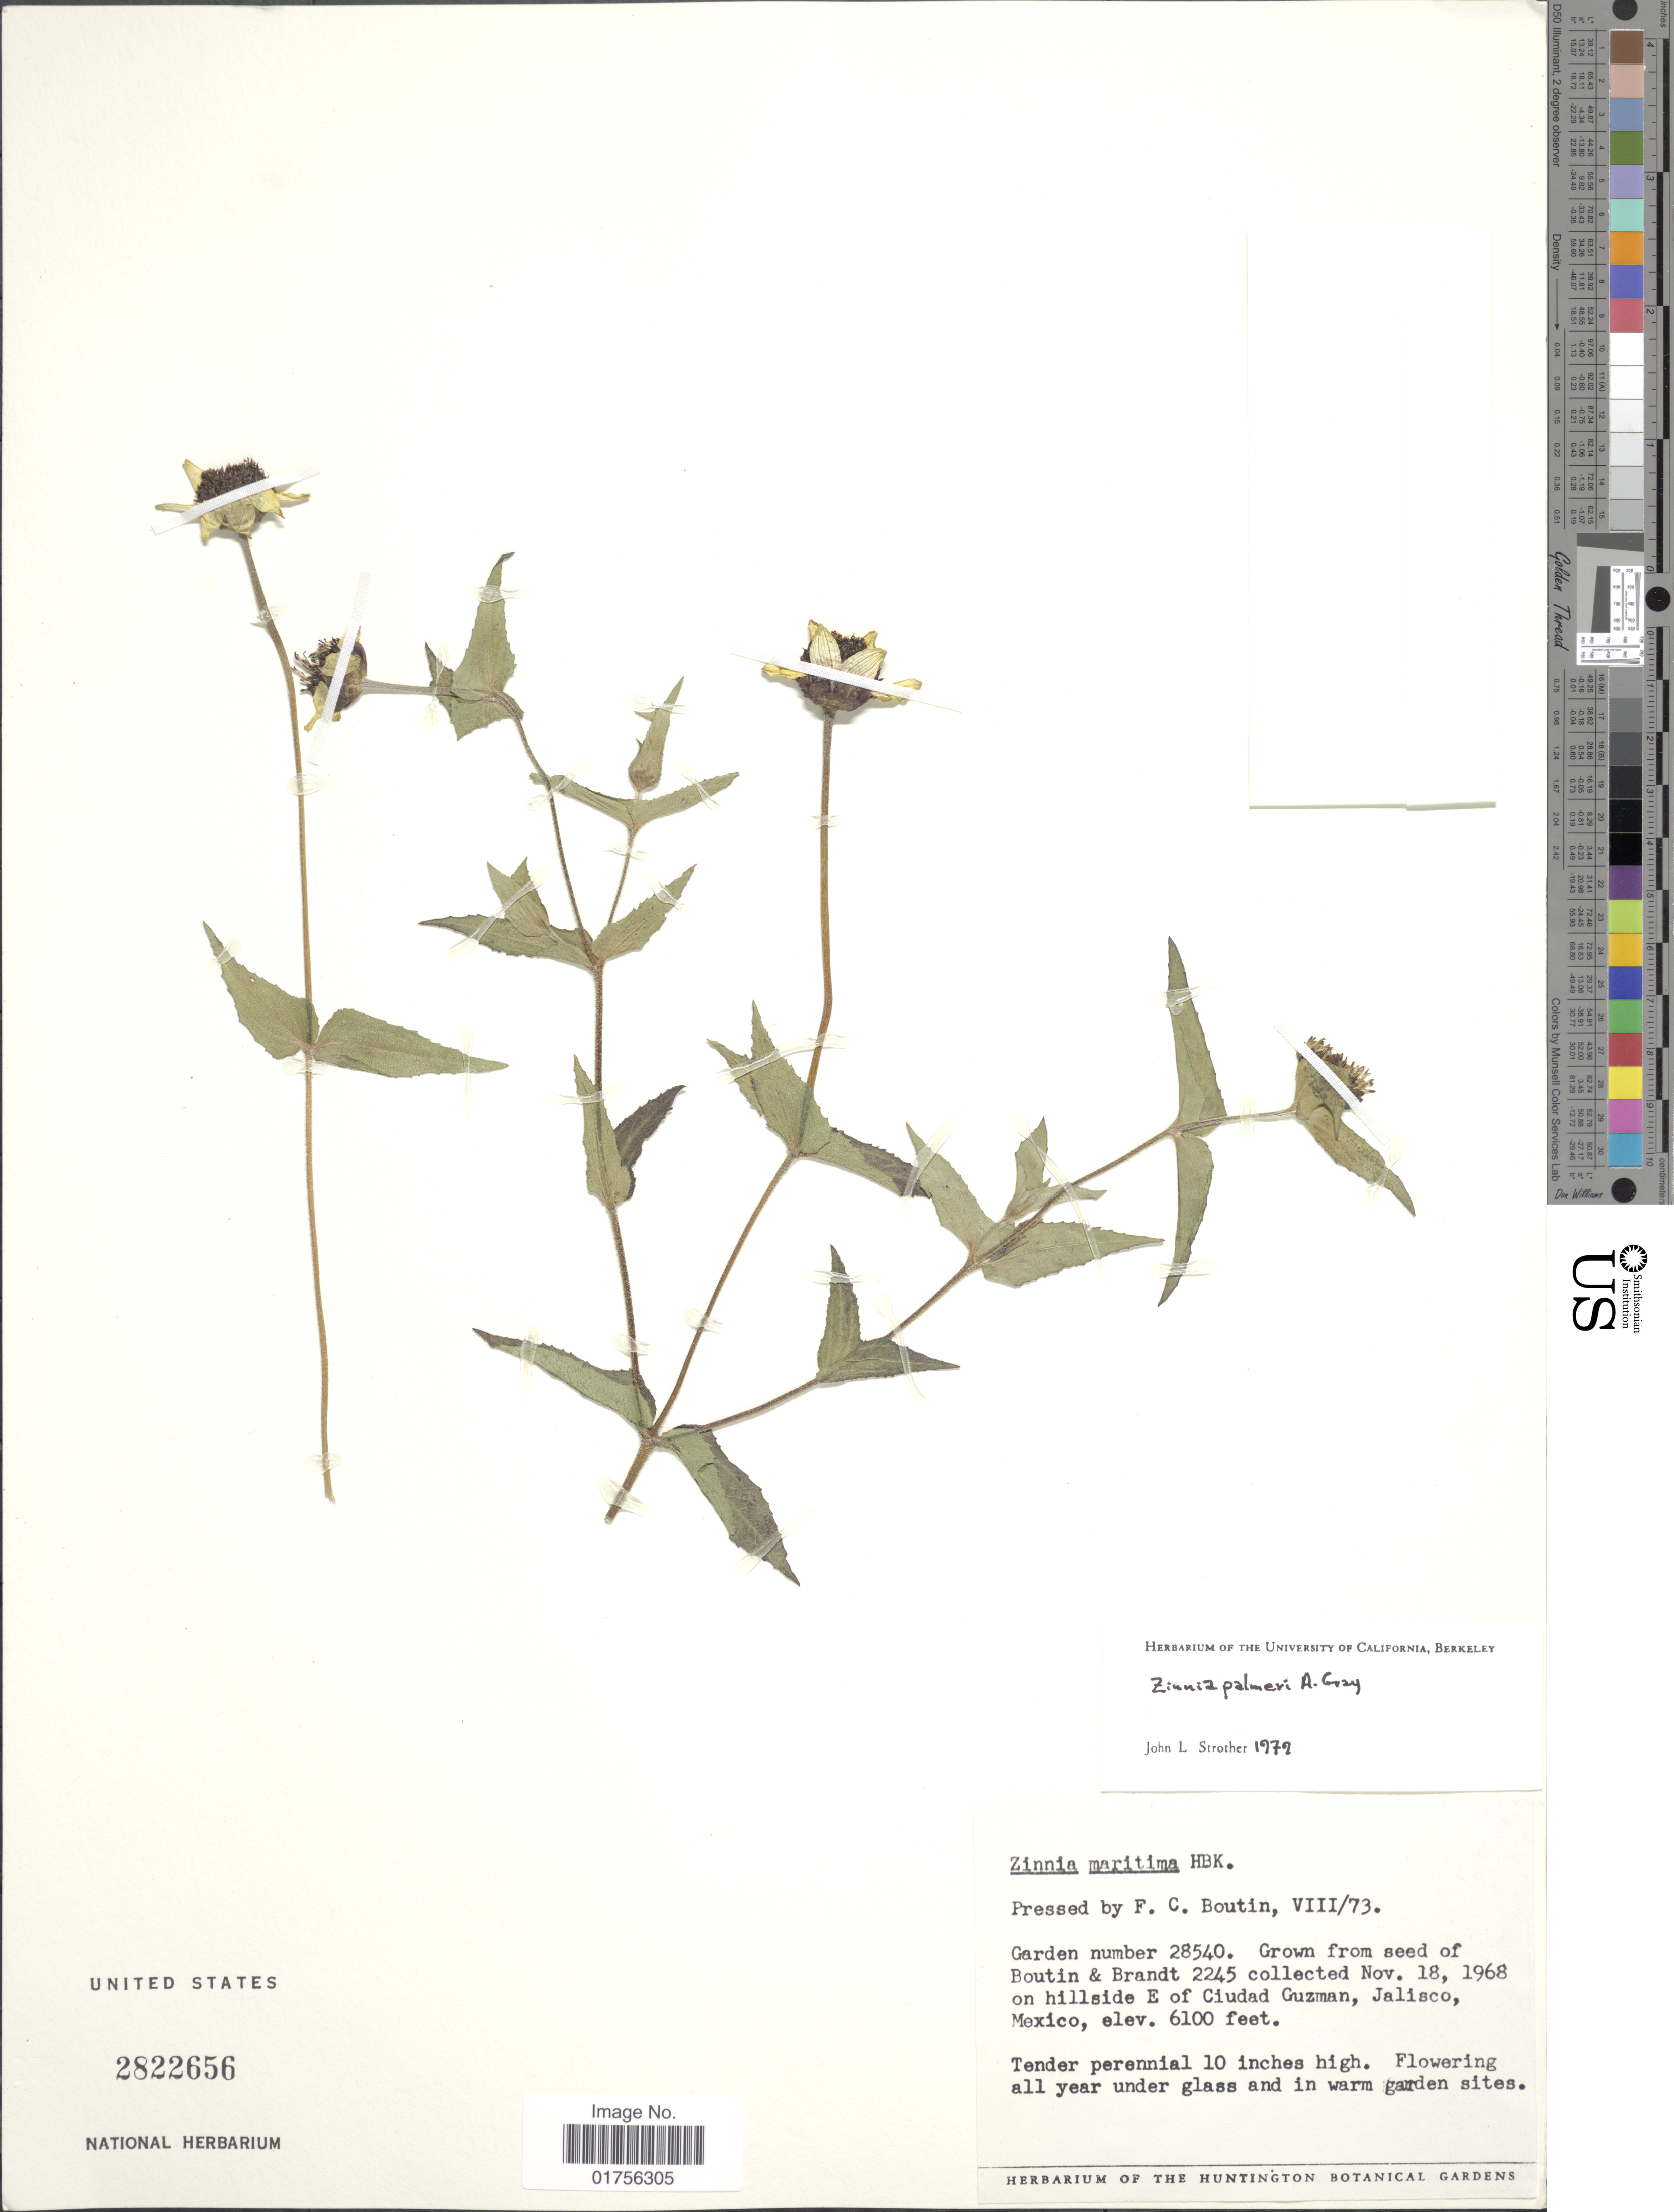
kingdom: Plantae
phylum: Tracheophyta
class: Magnoliopsida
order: Asterales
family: Asteraceae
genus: Zinnia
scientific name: Zinnia palmeri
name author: A. Gray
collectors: -. Boutin & -. Brandt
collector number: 28540/2245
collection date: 1968-11-18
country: Mexico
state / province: Jalisco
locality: On hillside E of Ciudad Guzman, Jalisco, Mexico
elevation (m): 1859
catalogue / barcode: US 2822656